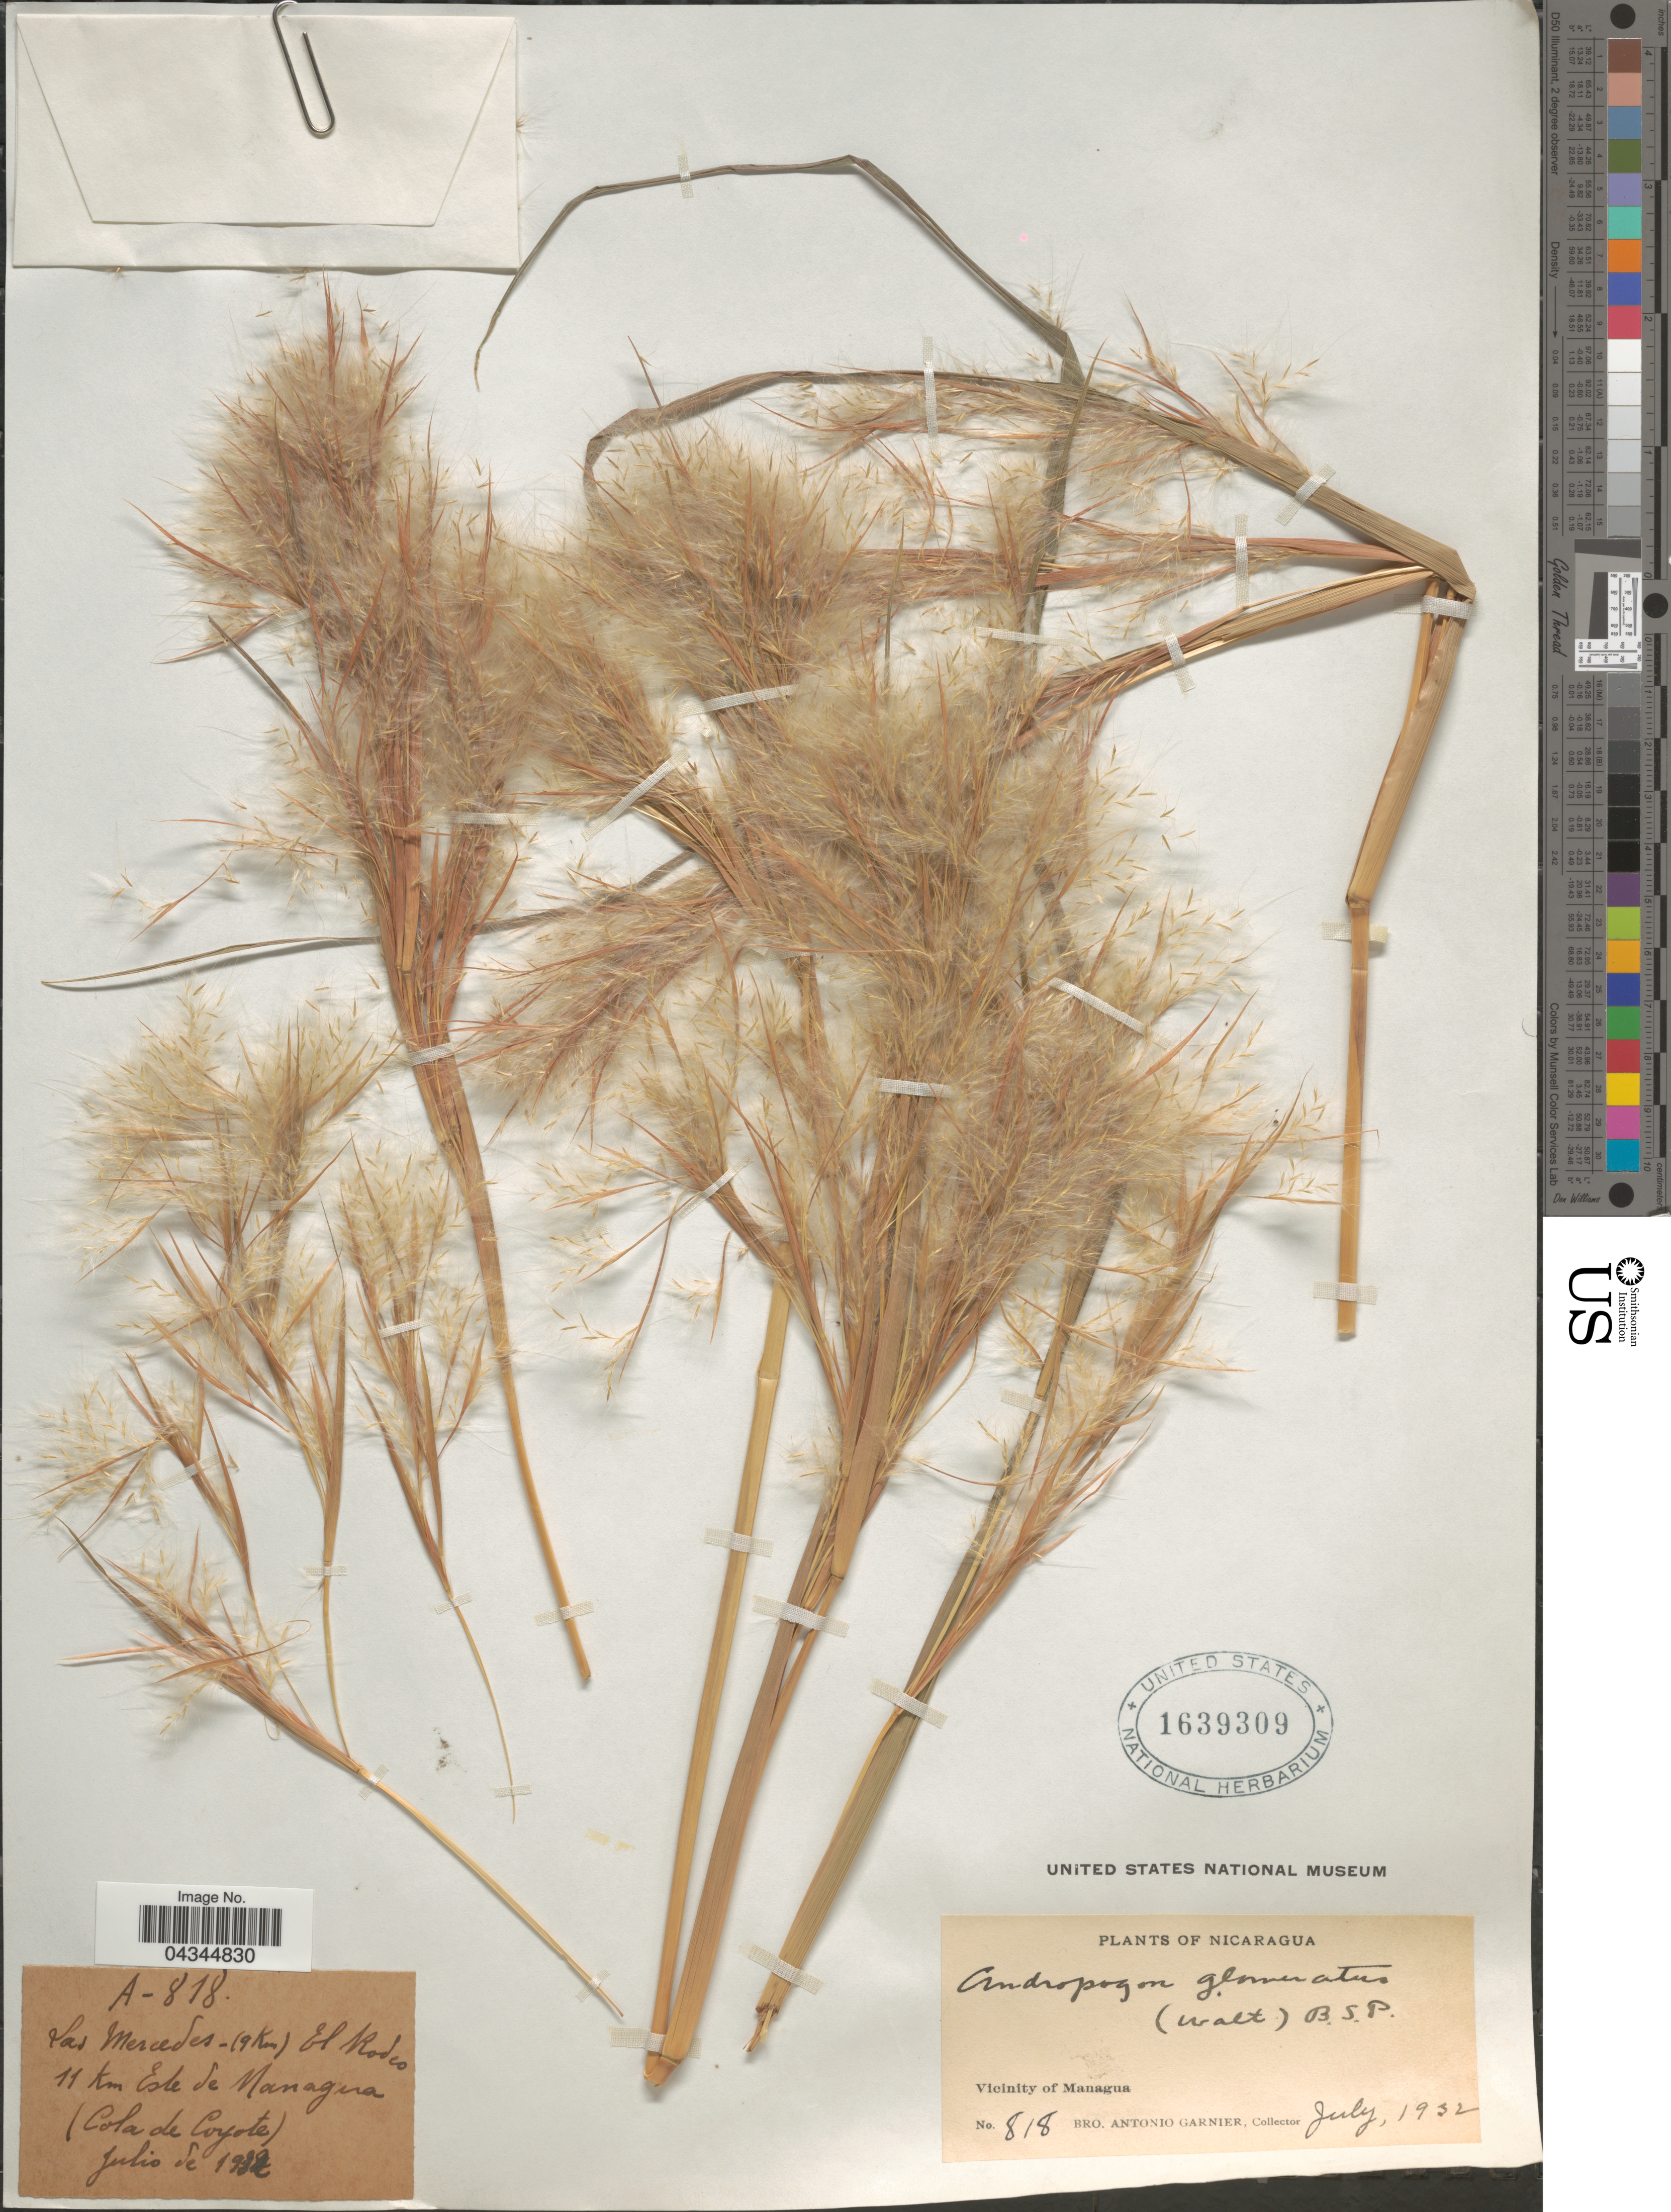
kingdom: Plantae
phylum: Tracheophyta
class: Liliopsida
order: Poales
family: Poaceae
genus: Andropogon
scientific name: Andropogon glomeratus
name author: (Walter) Britton et al.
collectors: Bro. A. Garnier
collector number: A-818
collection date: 1932-07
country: Nicaragua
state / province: Managua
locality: Las Mercedes -(9Km) El Rodeo 11 km Este de Managua (Cola de Coyote). Vicinity of Managua.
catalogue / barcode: US 1639309